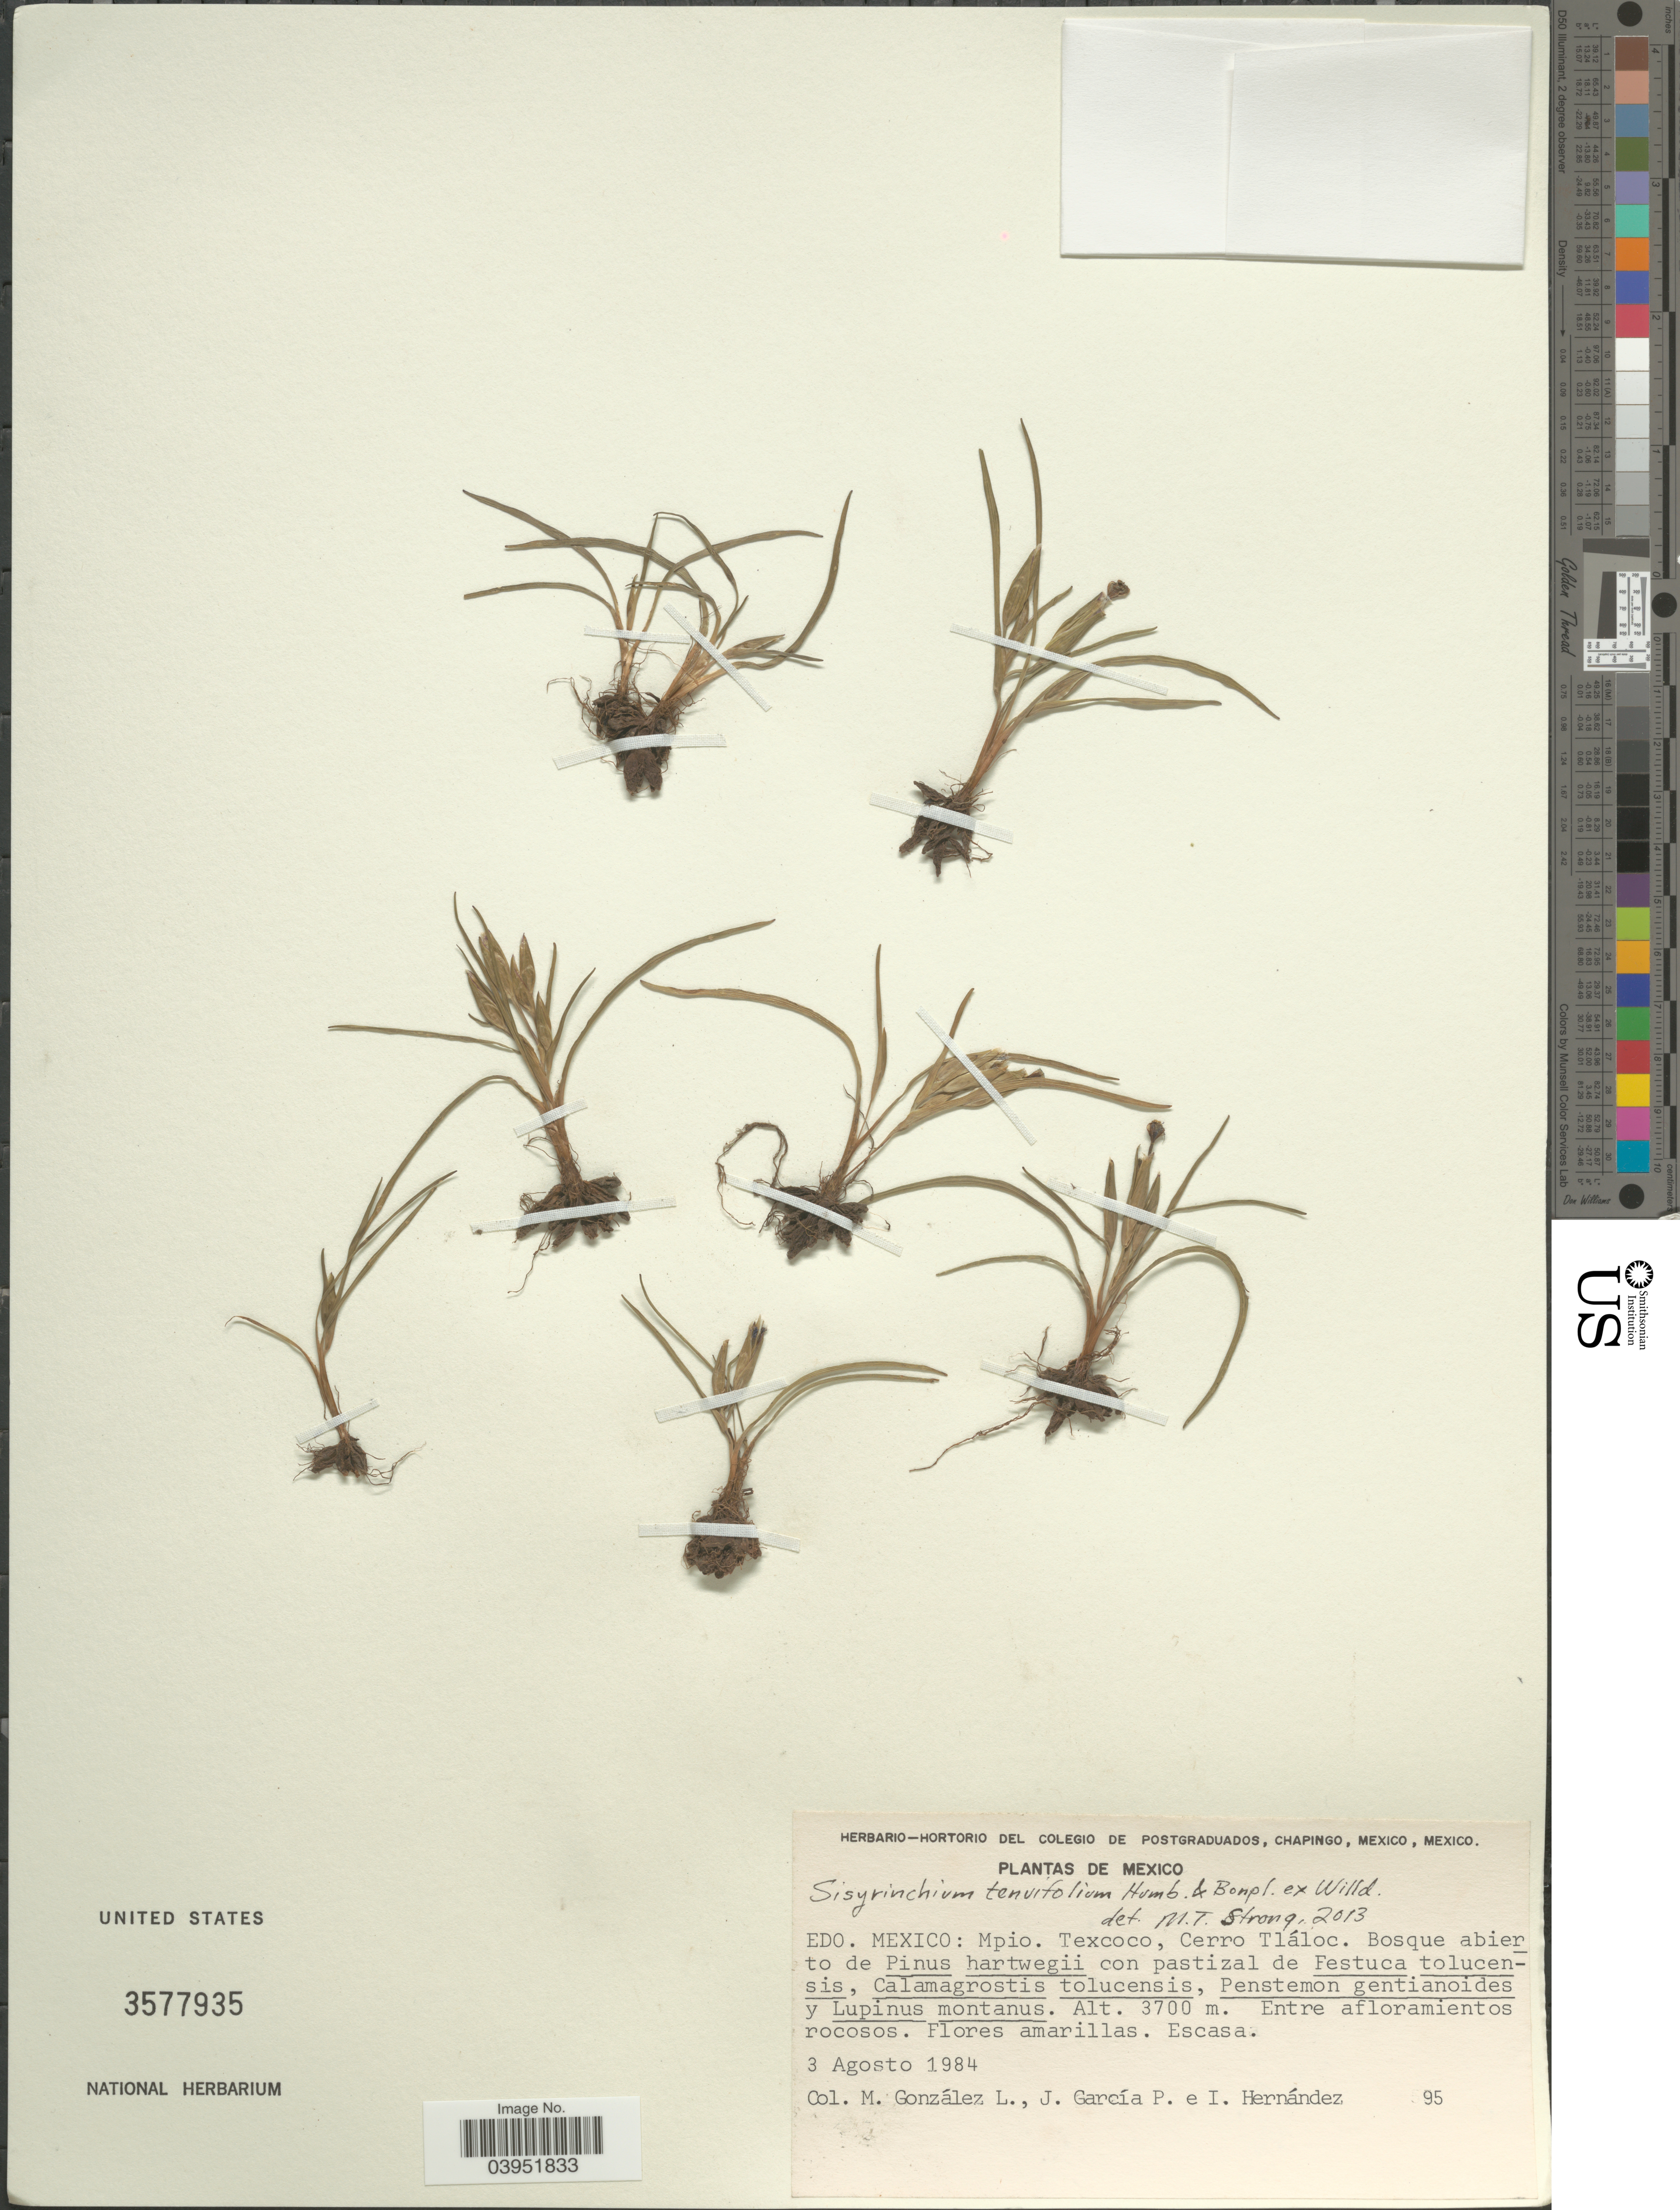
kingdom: Plantae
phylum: Tracheophyta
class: Liliopsida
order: Asparagales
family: Iridaceae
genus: Sisyrinchium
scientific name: Sisyrinchium tenuifolium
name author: Humb. & Bonpl. ex Willd.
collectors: M. González-Ledesma, J. García-P. & I. Hernandez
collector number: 95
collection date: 1984-08-03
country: Mexico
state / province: México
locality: Mpio. Texcoco, Cerro Tláloc.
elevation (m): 3700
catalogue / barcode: US 3577935